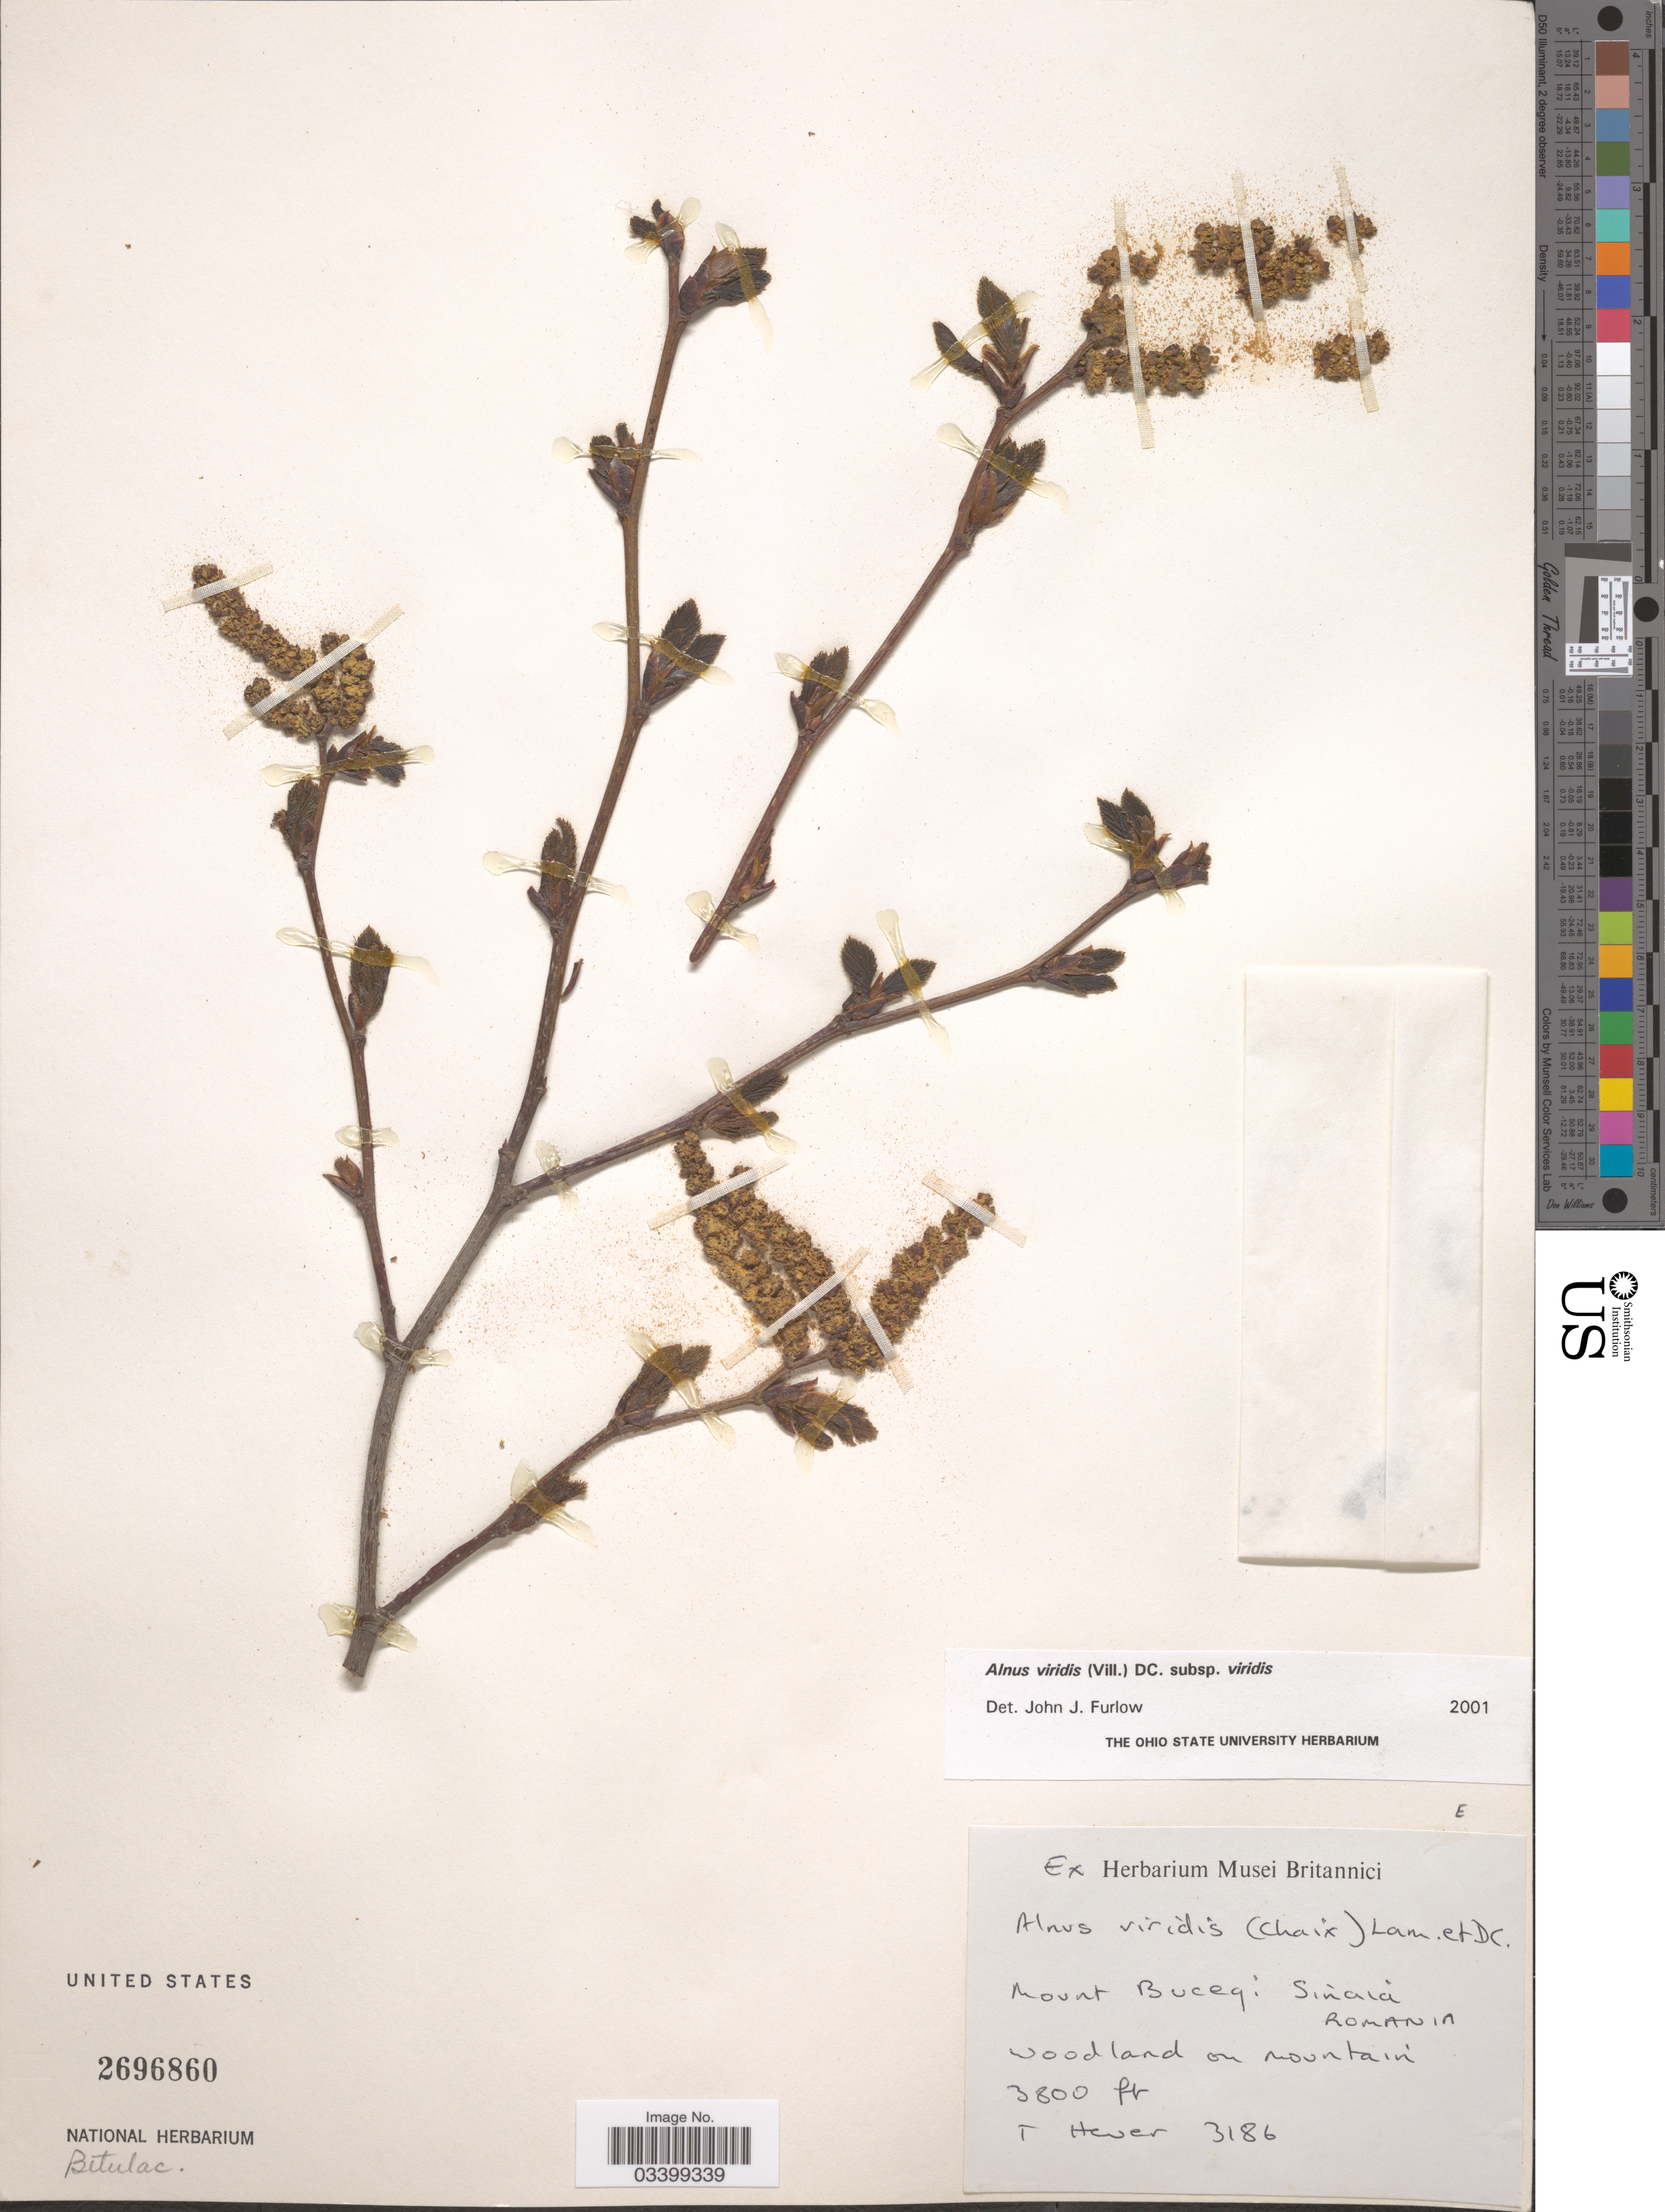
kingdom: Plantae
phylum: Tracheophyta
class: Magnoliopsida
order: Fagales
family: Betulaceae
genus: Alnus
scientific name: Alnus viridis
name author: (Chaix) DC.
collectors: T. Hewer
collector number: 3186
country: Romania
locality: Mount Bucegi Sinaia woodland on mountain.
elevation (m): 1158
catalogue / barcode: US 2696860